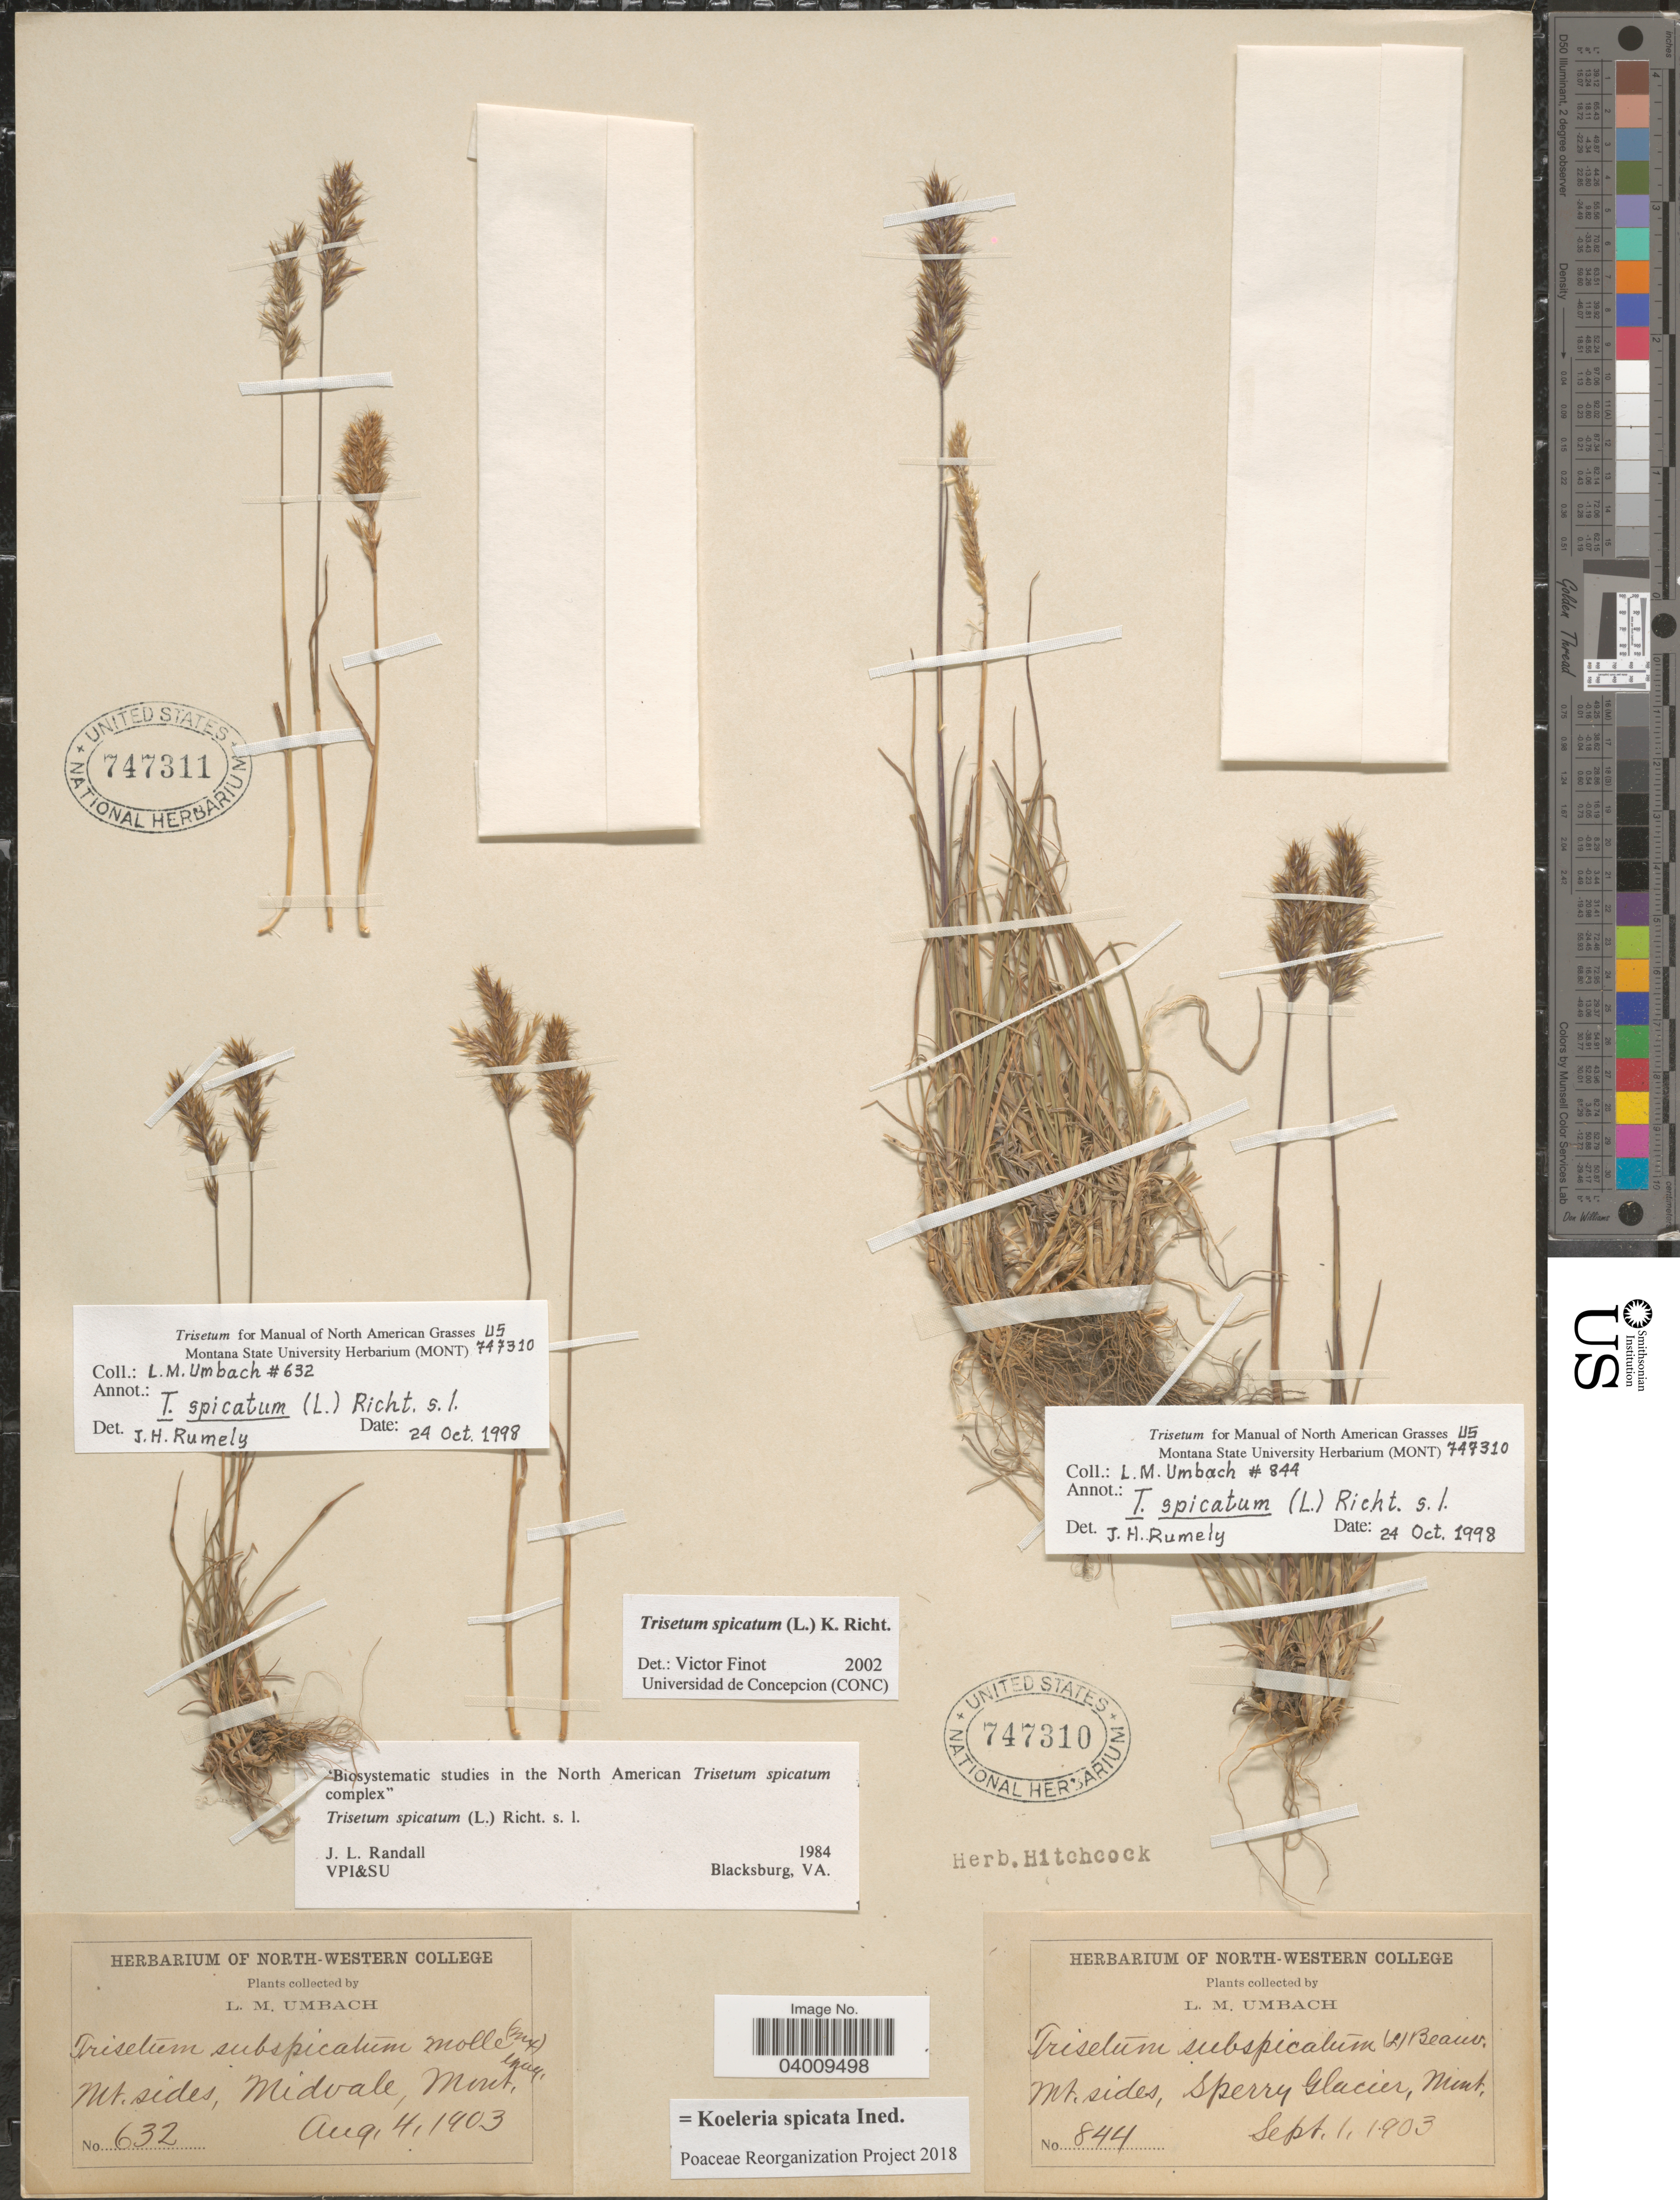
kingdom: Plantae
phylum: Tracheophyta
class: Liliopsida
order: Poales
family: Poaceae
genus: Koeleria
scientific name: Koeleria spicata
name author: (L.) Barberá et al.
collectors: L. M. Umbach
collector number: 844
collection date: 1903-09-01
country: United States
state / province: Montana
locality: Mt. sides, Sperry Glacier.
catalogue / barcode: US 747310